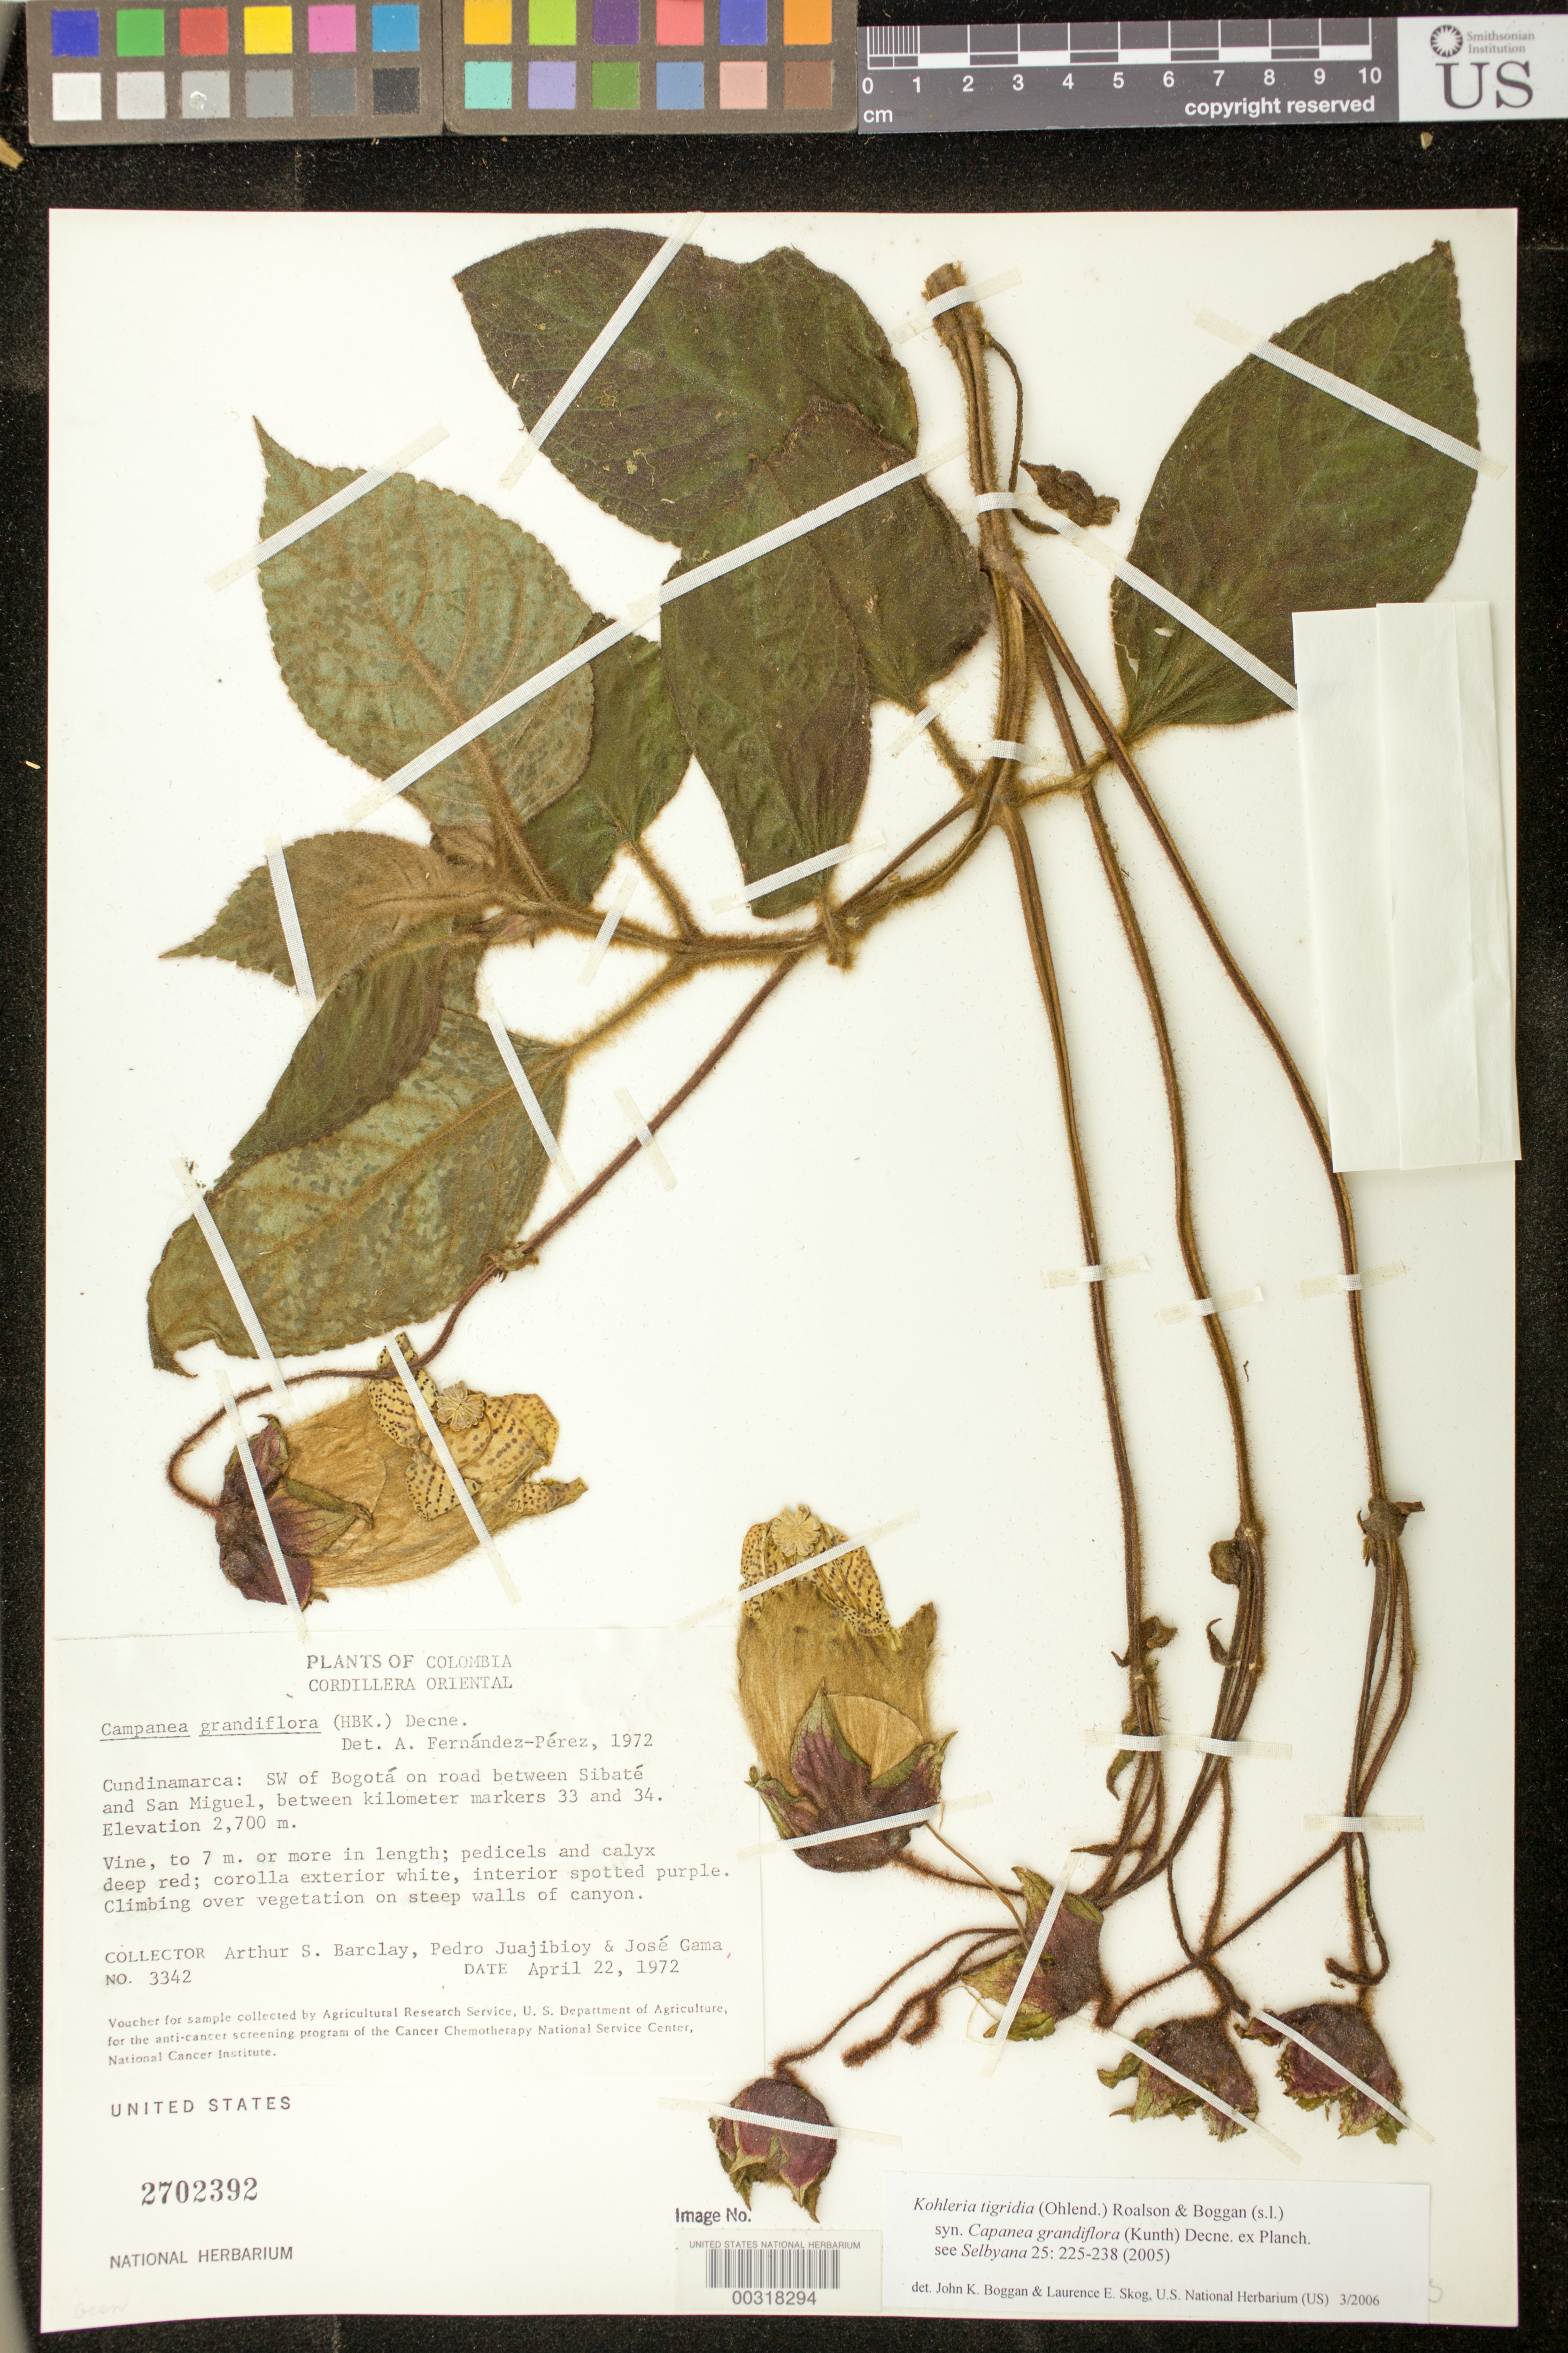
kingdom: Plantae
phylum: Tracheophyta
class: Magnoliopsida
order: Lamiales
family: Gesneriaceae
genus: Kohleria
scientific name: Kohleria tigridia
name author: (Ohlend.) Roalson & Boggan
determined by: Boggan, J. K.; Skog, L. E.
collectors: A. S. Barclay, P. Juajibioy & J. Gama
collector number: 3342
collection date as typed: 22 Apr 1972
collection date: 1972-04-22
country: Colombia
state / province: Cundinamarca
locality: Cordillera Oriental, SW of Bogota on road between Sibate and San Miguel, between km markers 33 and 34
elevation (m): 2700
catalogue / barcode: US 2702392